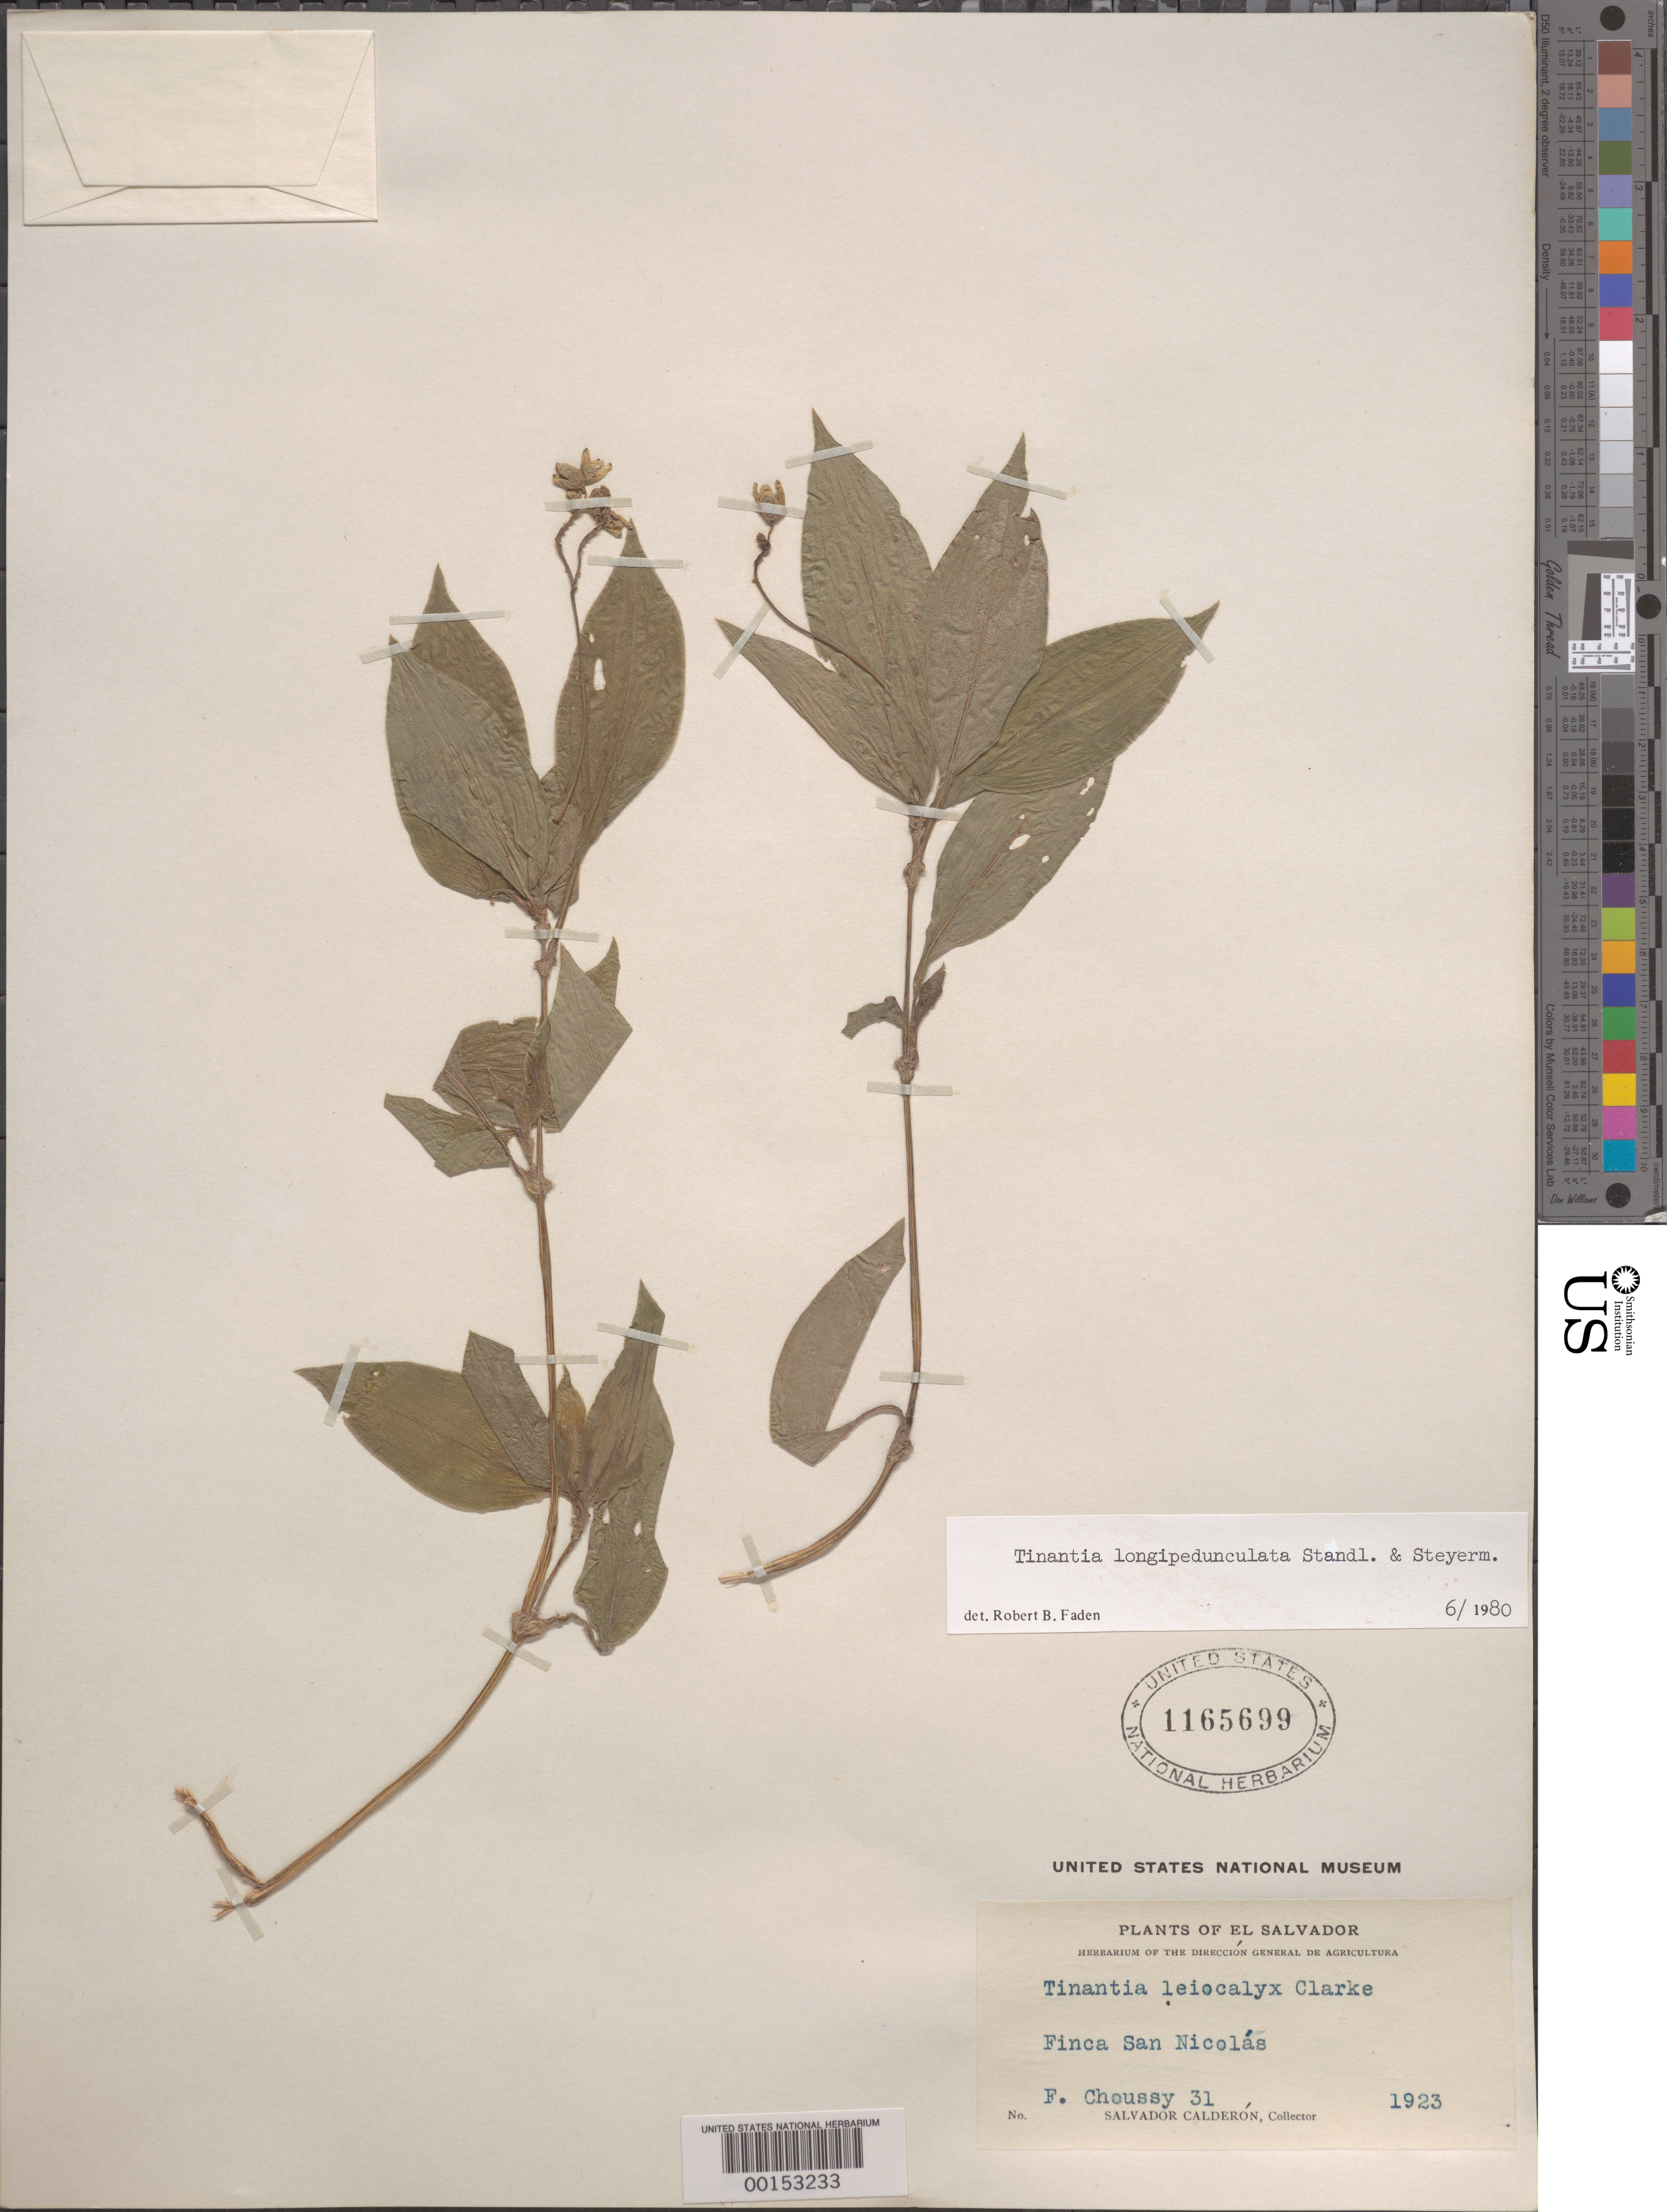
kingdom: Plantae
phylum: Tracheophyta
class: Liliopsida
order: Commelinales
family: Commelinaceae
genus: Tinantia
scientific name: Tinantia longipedunculata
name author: Standl. & Steyerm.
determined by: Faden, Robert B., (US), Smithsonian Institution - National Museum of Natural History (UNITED STATES)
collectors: S. Calderón & F. Choussy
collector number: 31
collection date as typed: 1923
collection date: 1923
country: El Salvador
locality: Finca san nicolas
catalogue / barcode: US 1165699